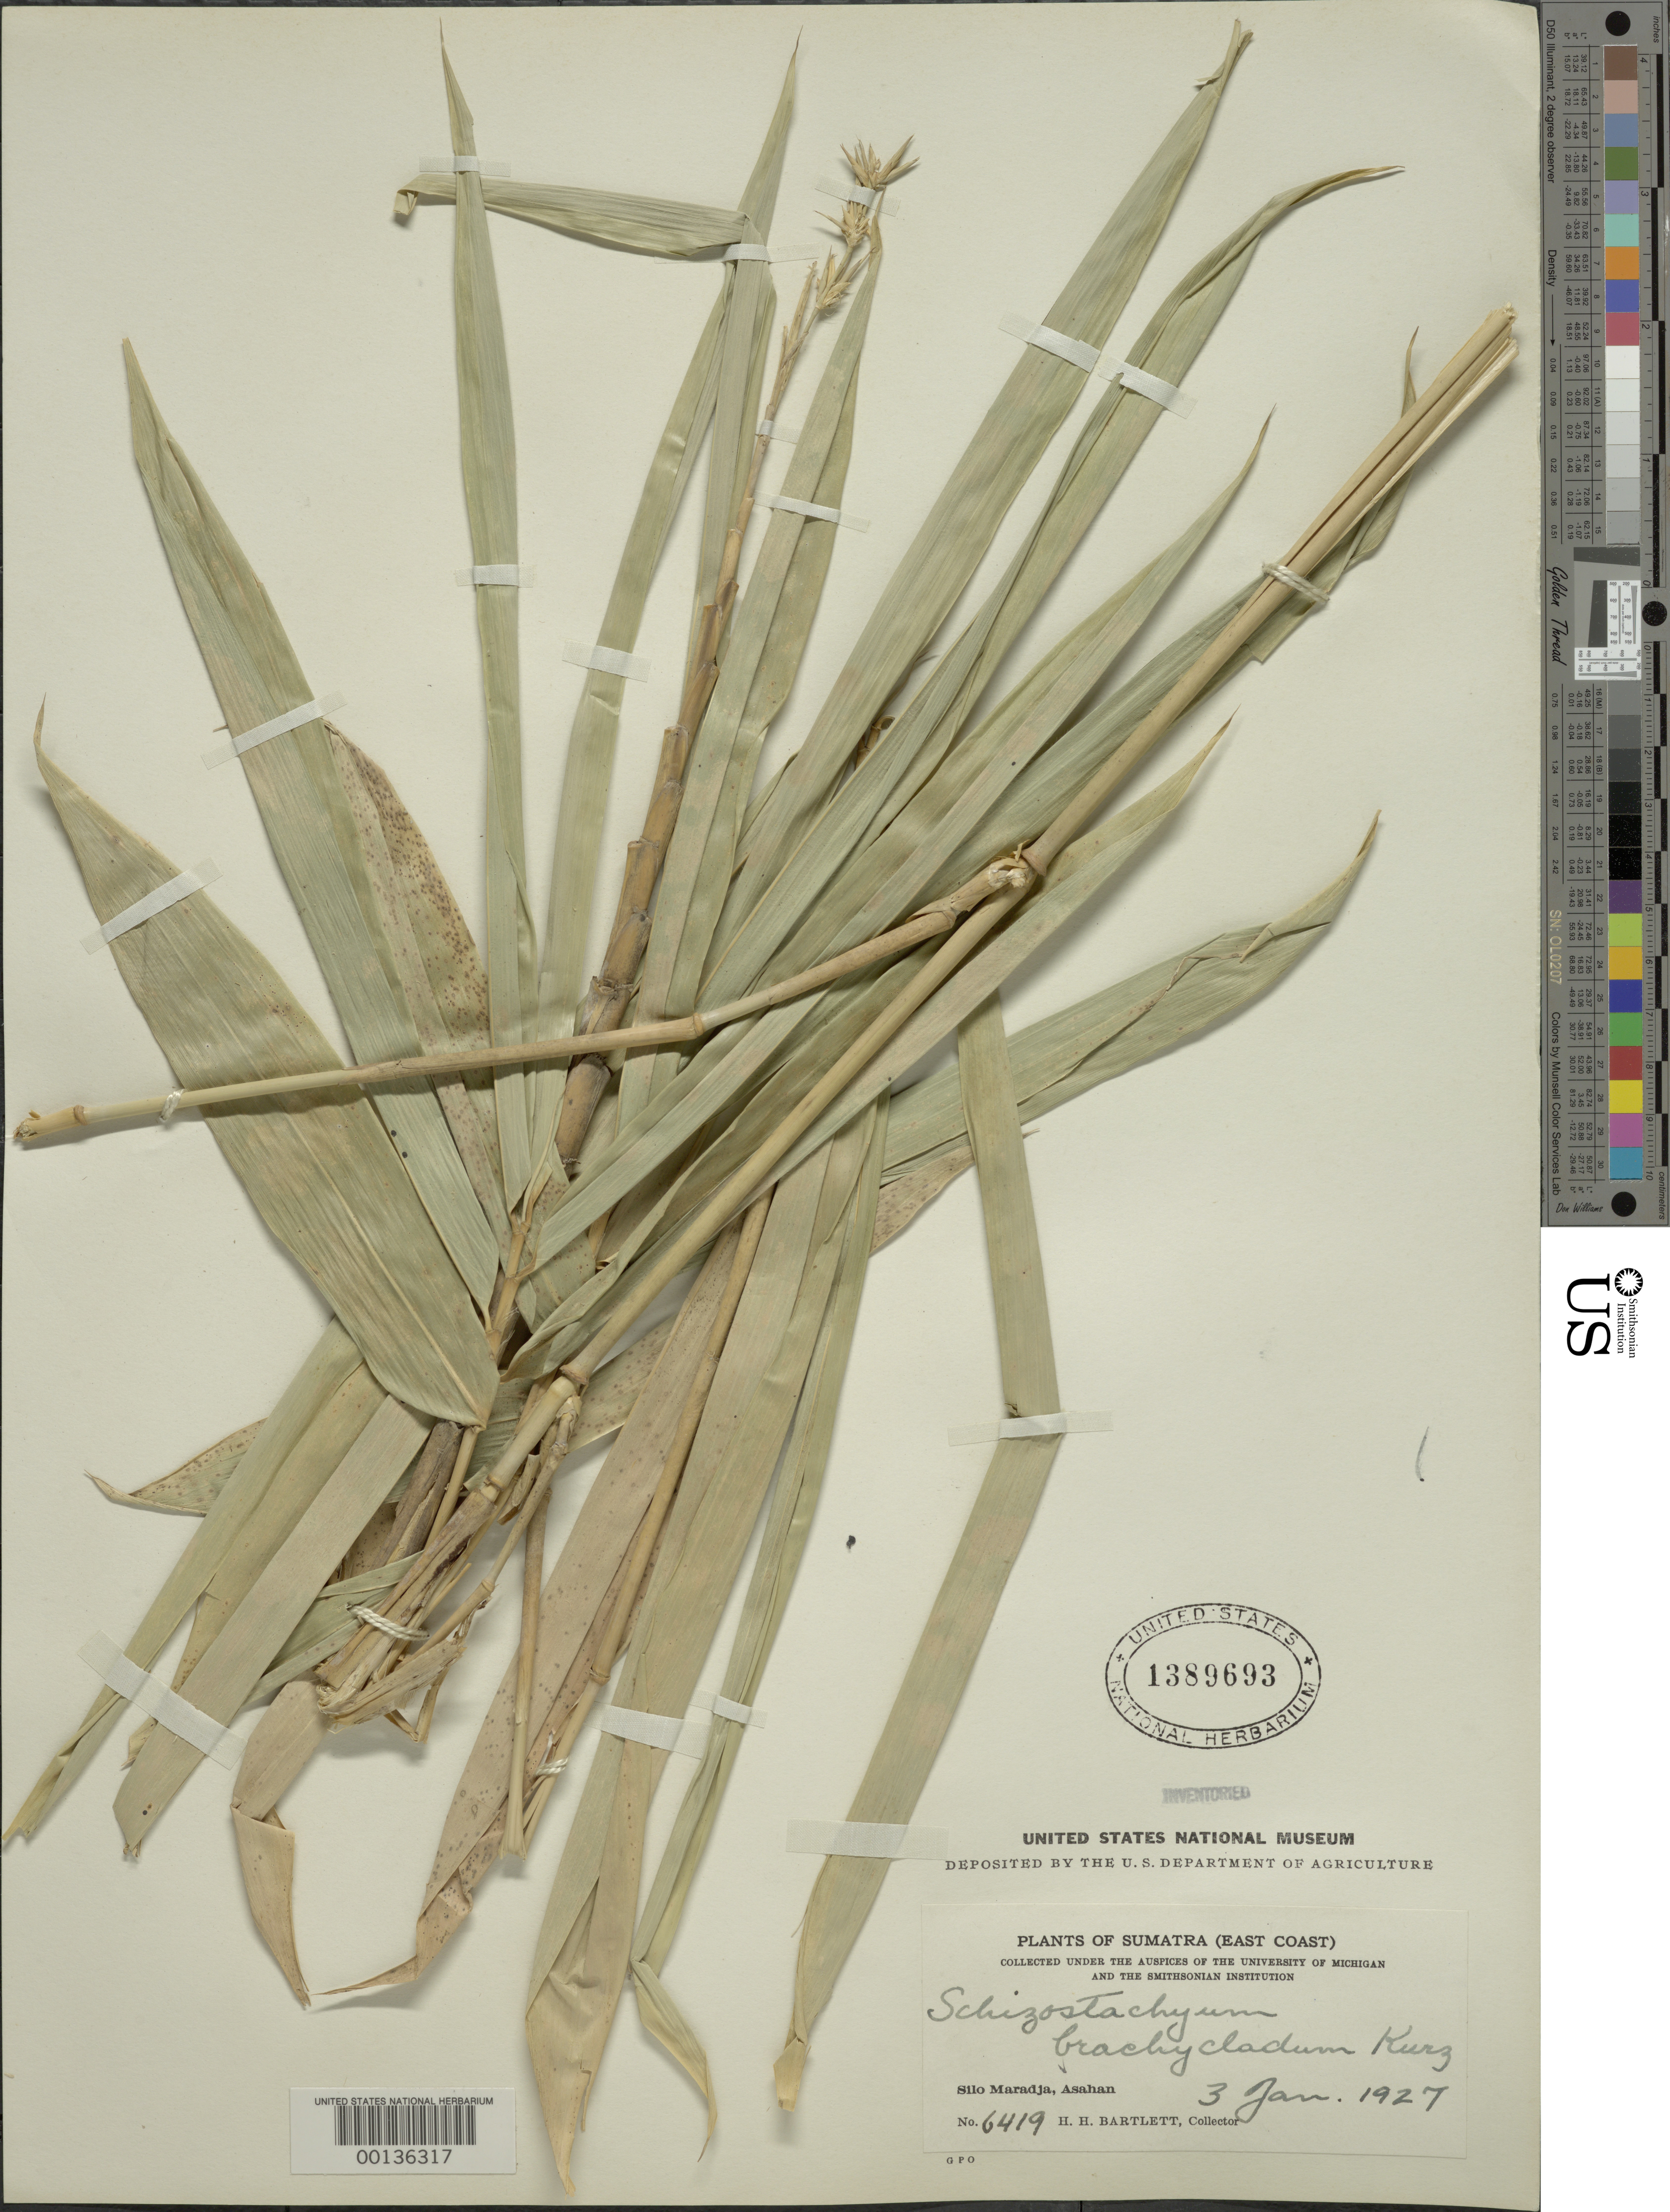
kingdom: Plantae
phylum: Tracheophyta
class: Liliopsida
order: Poales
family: Poaceae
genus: Schizostachyum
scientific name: Schizostachyum brachycladum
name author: (Kurz ex Munro) Kurz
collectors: H. H. Bartlett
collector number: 6419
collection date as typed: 03 Jan 1927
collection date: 1927-01-03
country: Indonesia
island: Sumatra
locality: Silo amradja, asahan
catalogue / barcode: US 1389693